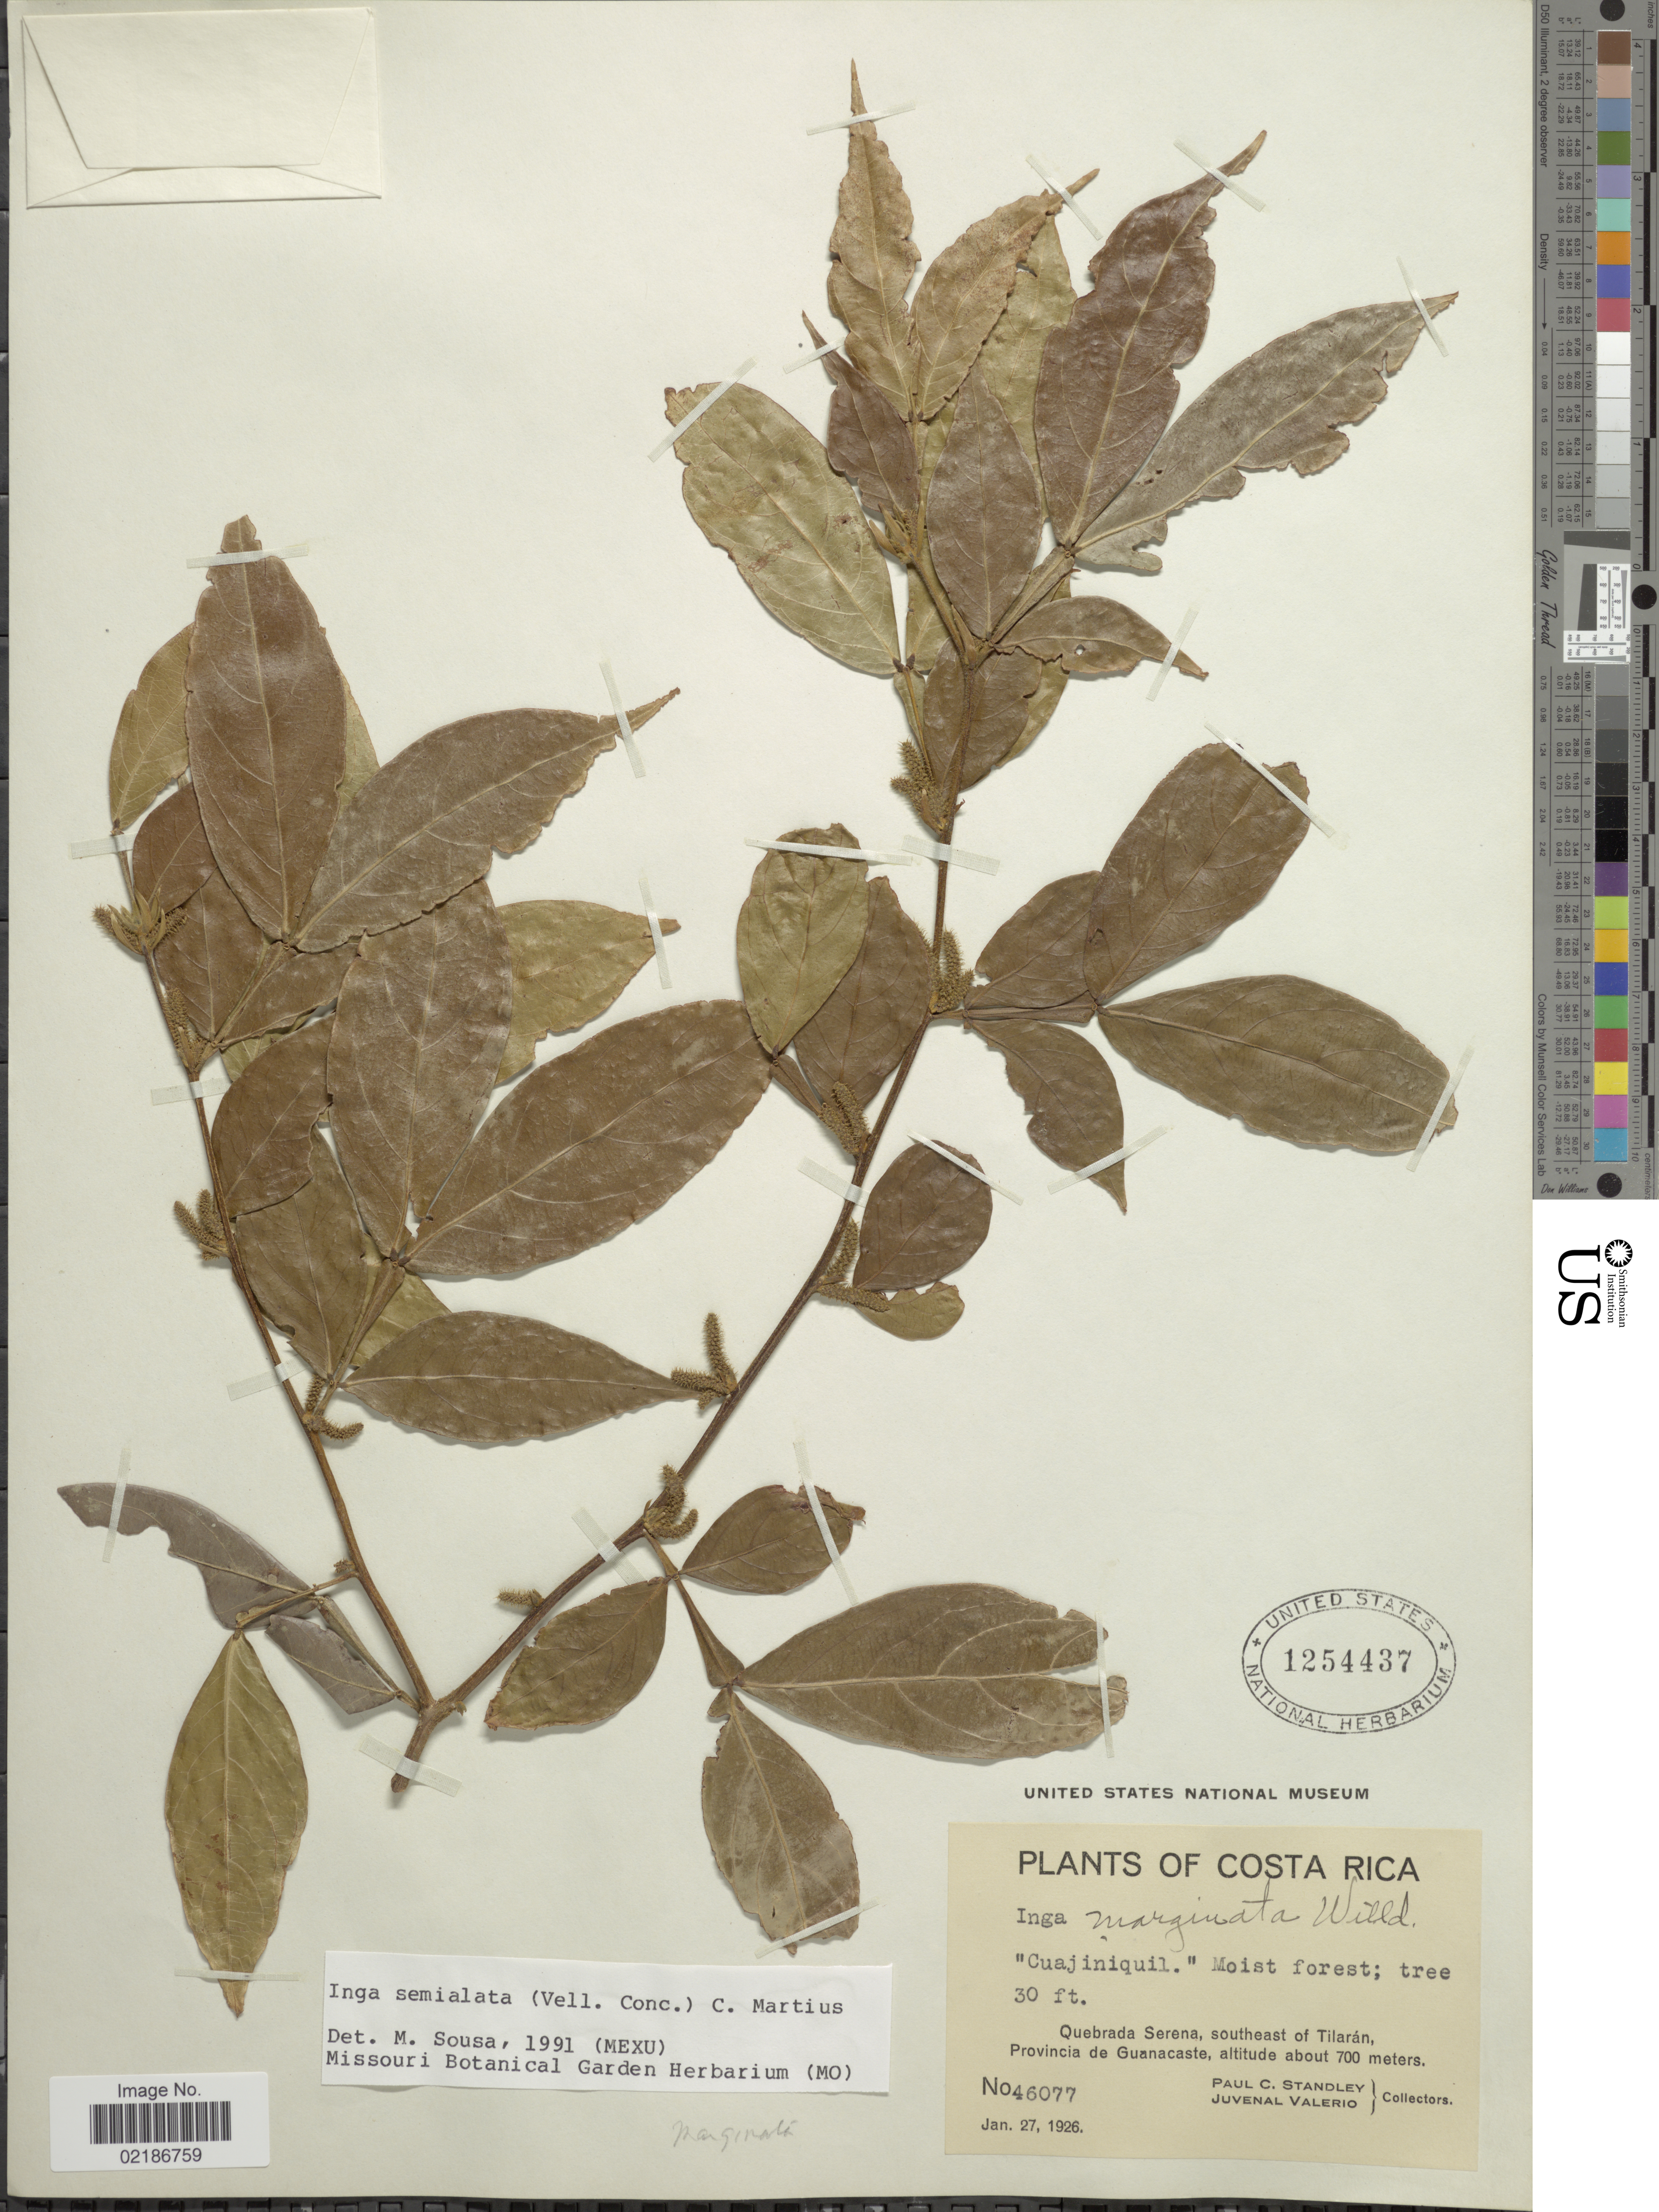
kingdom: Plantae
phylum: Tracheophyta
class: Magnoliopsida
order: Fabales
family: Fabaceae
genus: Inga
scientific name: Inga marginata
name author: Willd.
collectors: P. C. Standley & J. Valerio R.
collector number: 46077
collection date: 1926-01-27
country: Costa Rica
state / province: Guanacaste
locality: Quebrada Serena, southeast of Tilaran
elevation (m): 700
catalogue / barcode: US 1254437